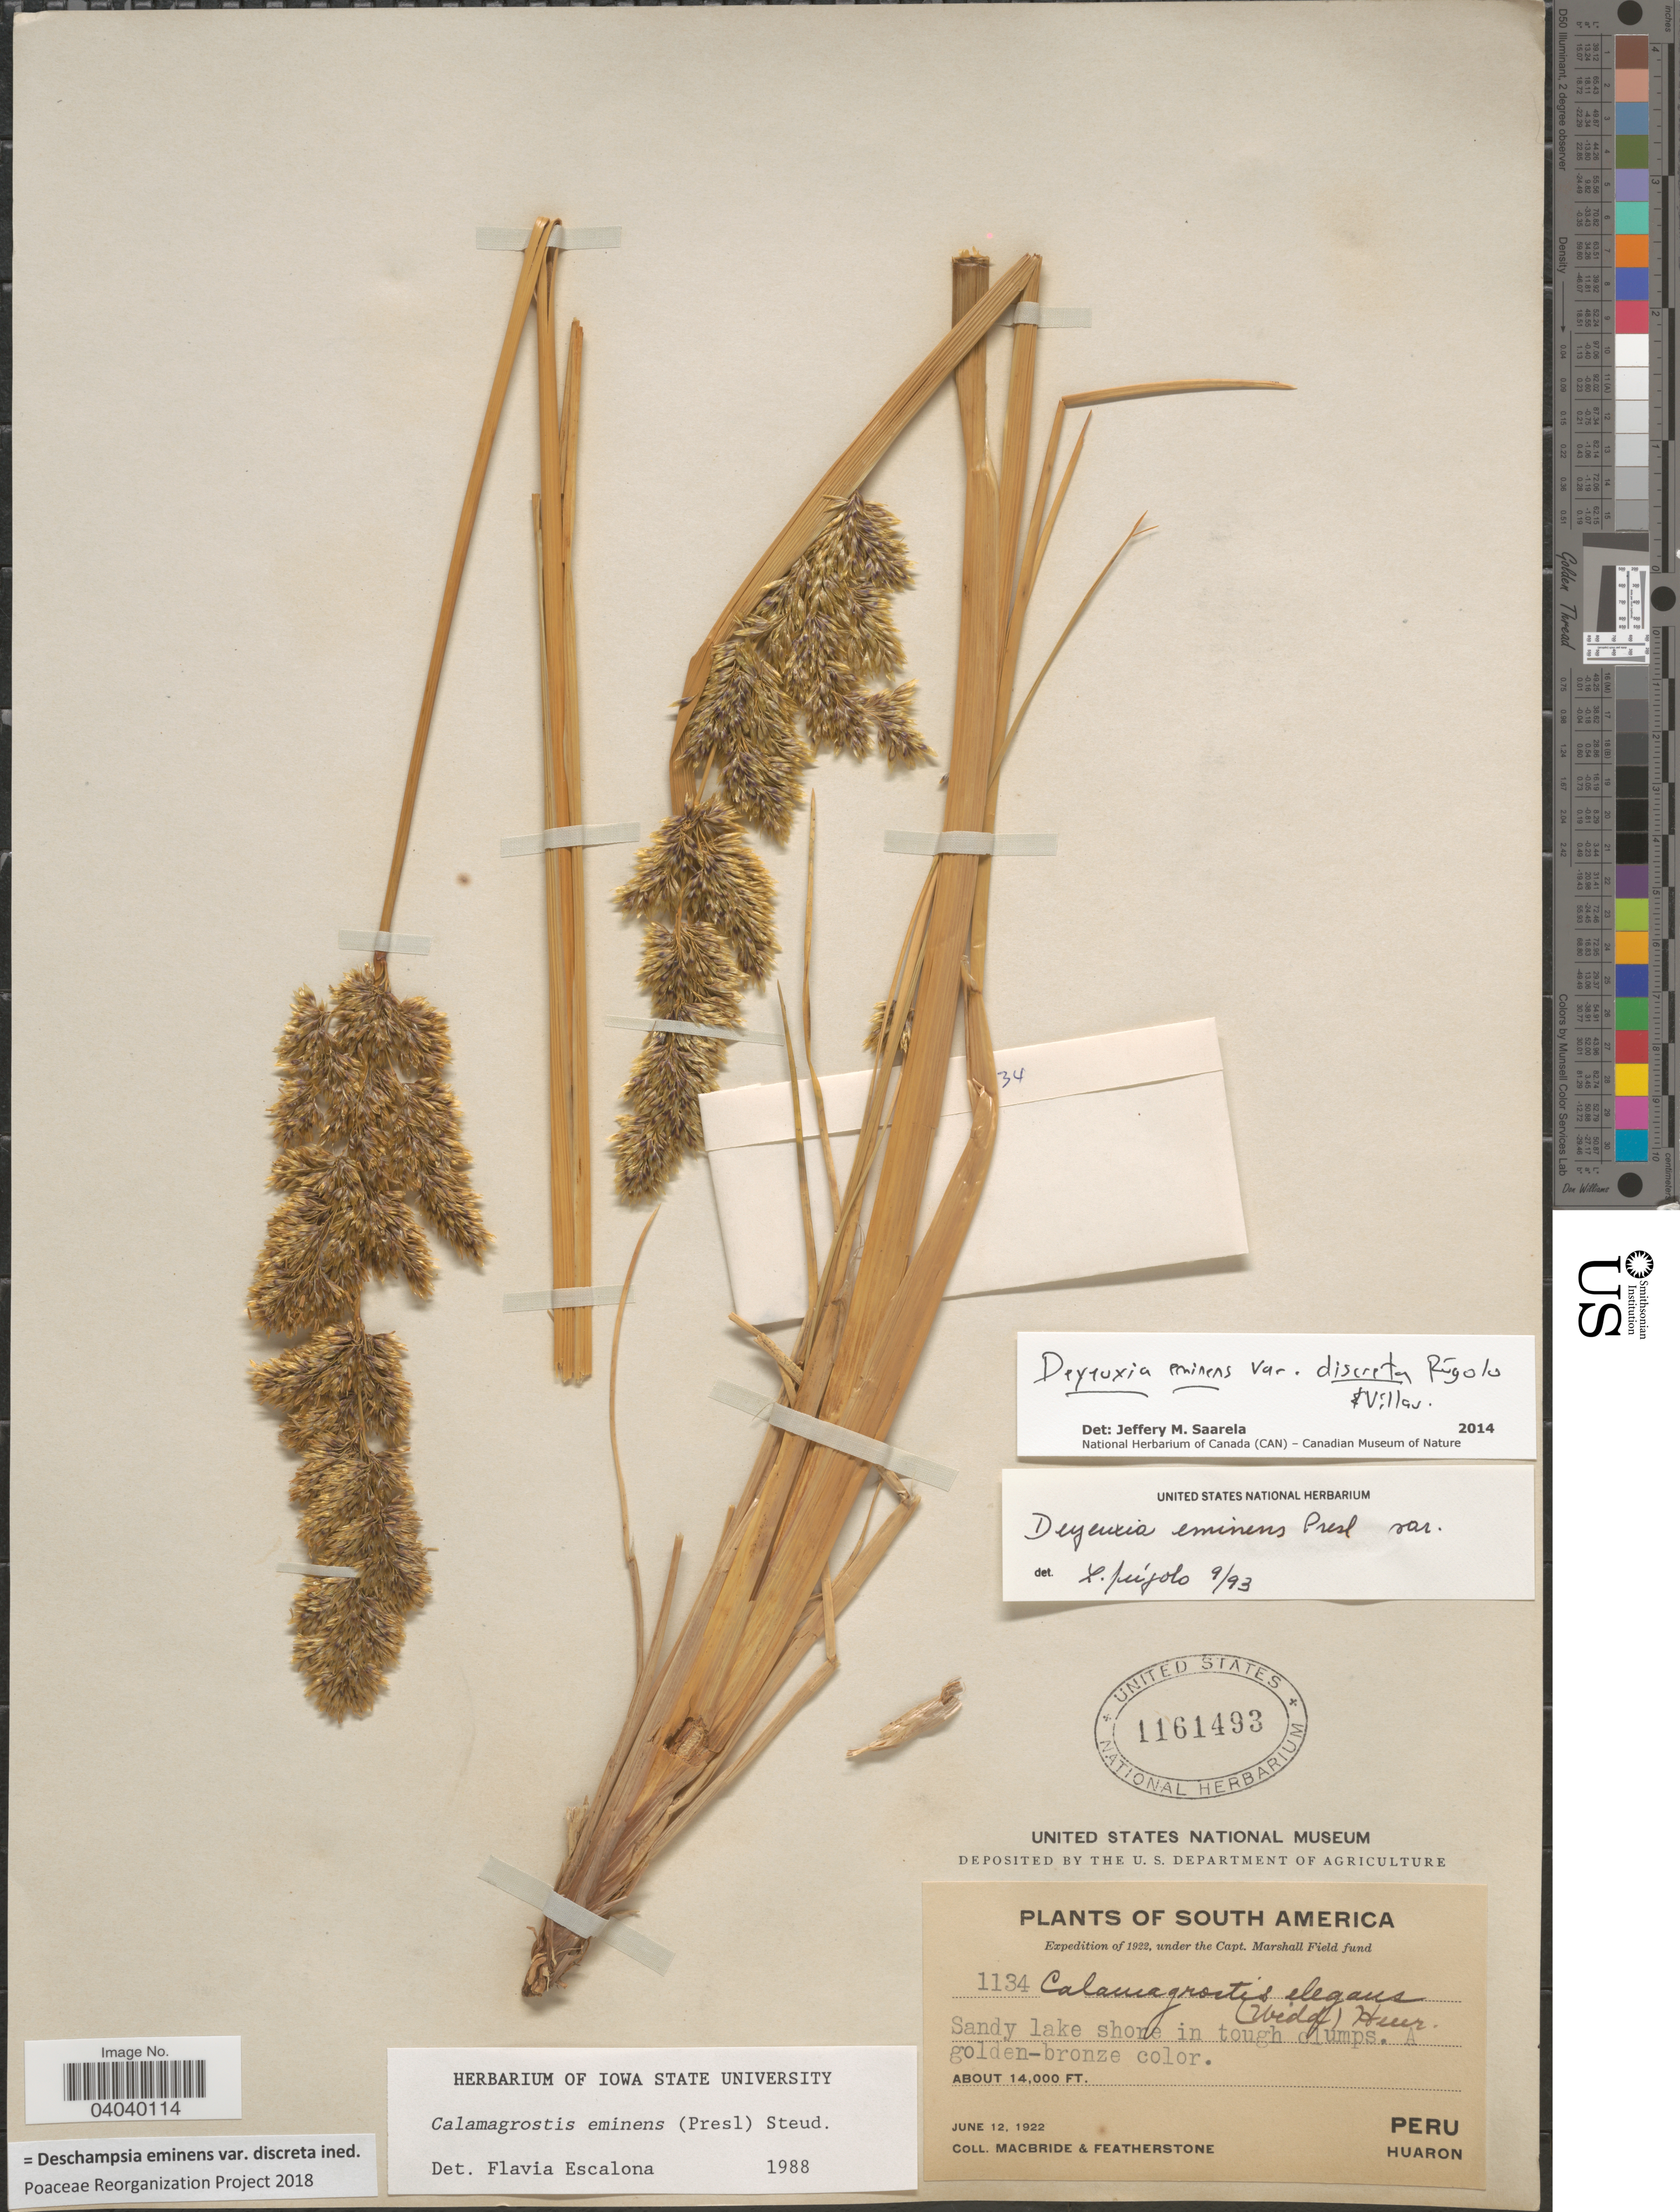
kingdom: Plantae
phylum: Tracheophyta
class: Liliopsida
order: Poales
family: Poaceae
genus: Deschampsia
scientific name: Deschampsia eminens var. discreta ined.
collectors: Macbride, -- & -. Featherstone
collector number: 1134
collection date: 1922-06-12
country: Peru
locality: Huaron.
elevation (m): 4267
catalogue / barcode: US 1161493